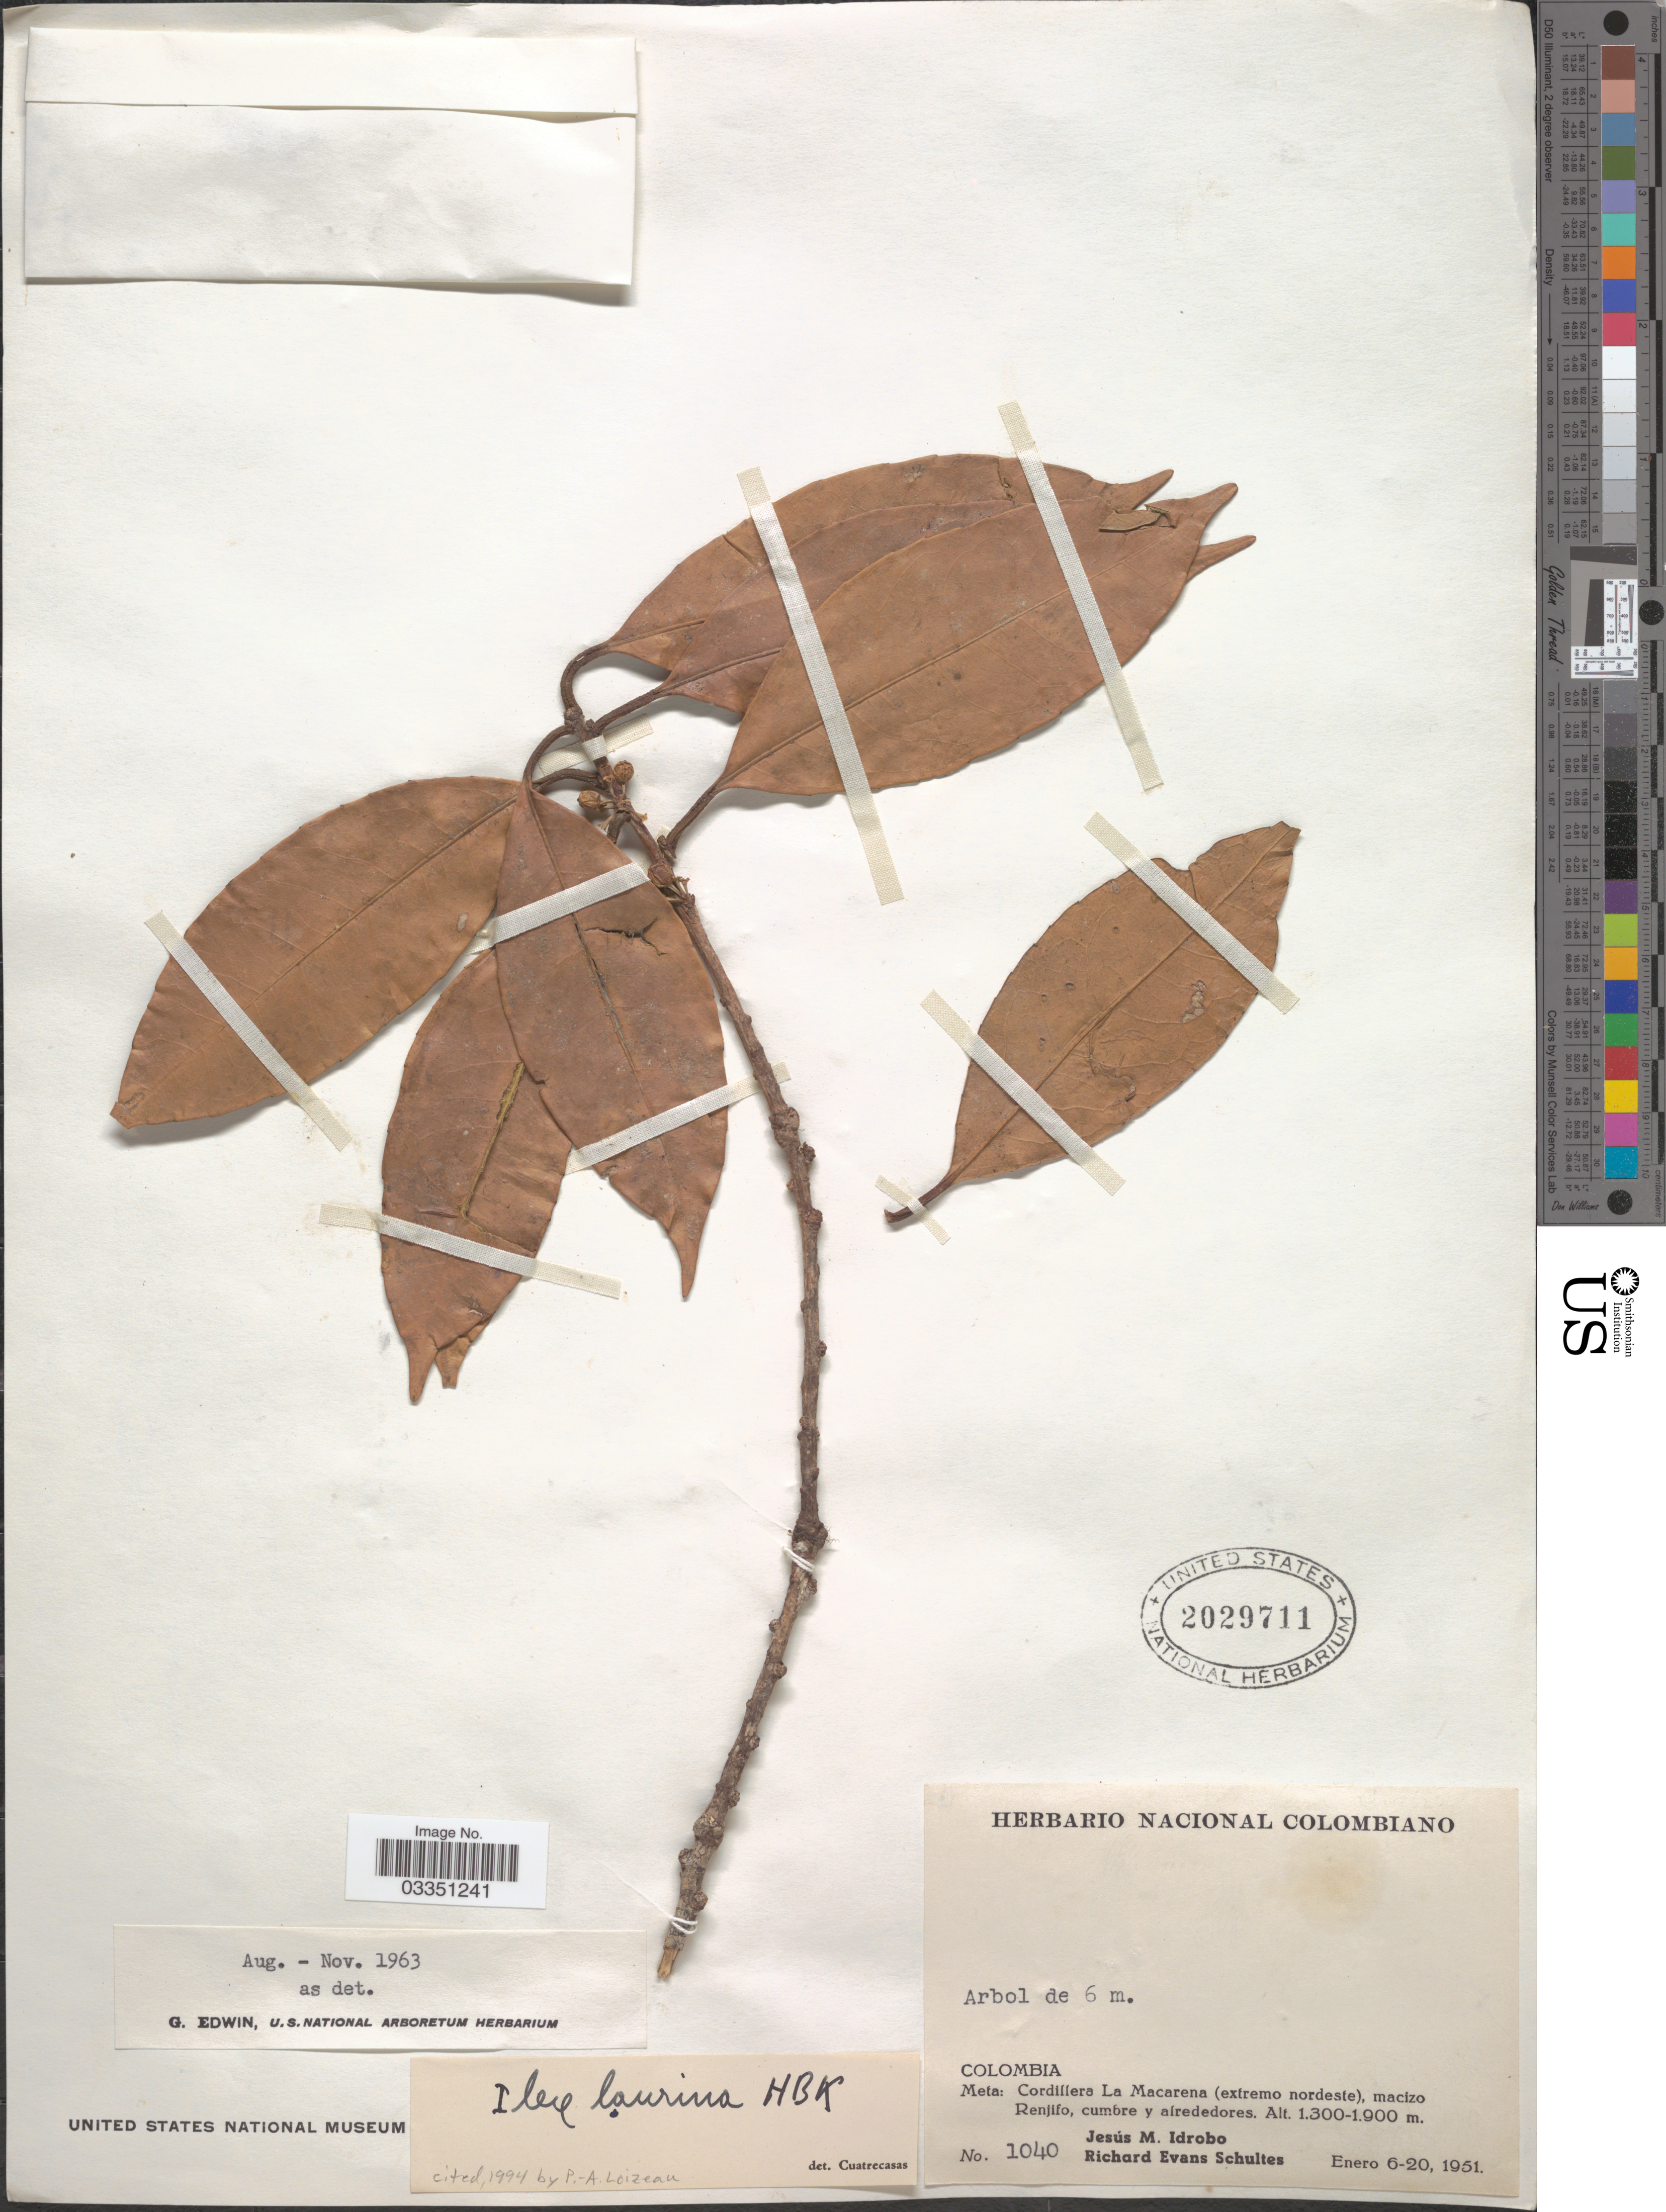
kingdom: Plantae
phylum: Tracheophyta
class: Magnoliopsida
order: Aquifoliales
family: Aquifoliaceae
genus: Ilex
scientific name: Ilex laurina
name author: Kunth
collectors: J. M. Idrobo & R. E. Schultes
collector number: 1040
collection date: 1951-01-06/1951-01-20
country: Colombia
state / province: Meta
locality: Cordillera La Macarena (extremo nordeste), macizo Renjifo, cumbre y alrededores.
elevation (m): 1300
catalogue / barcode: US 2029711